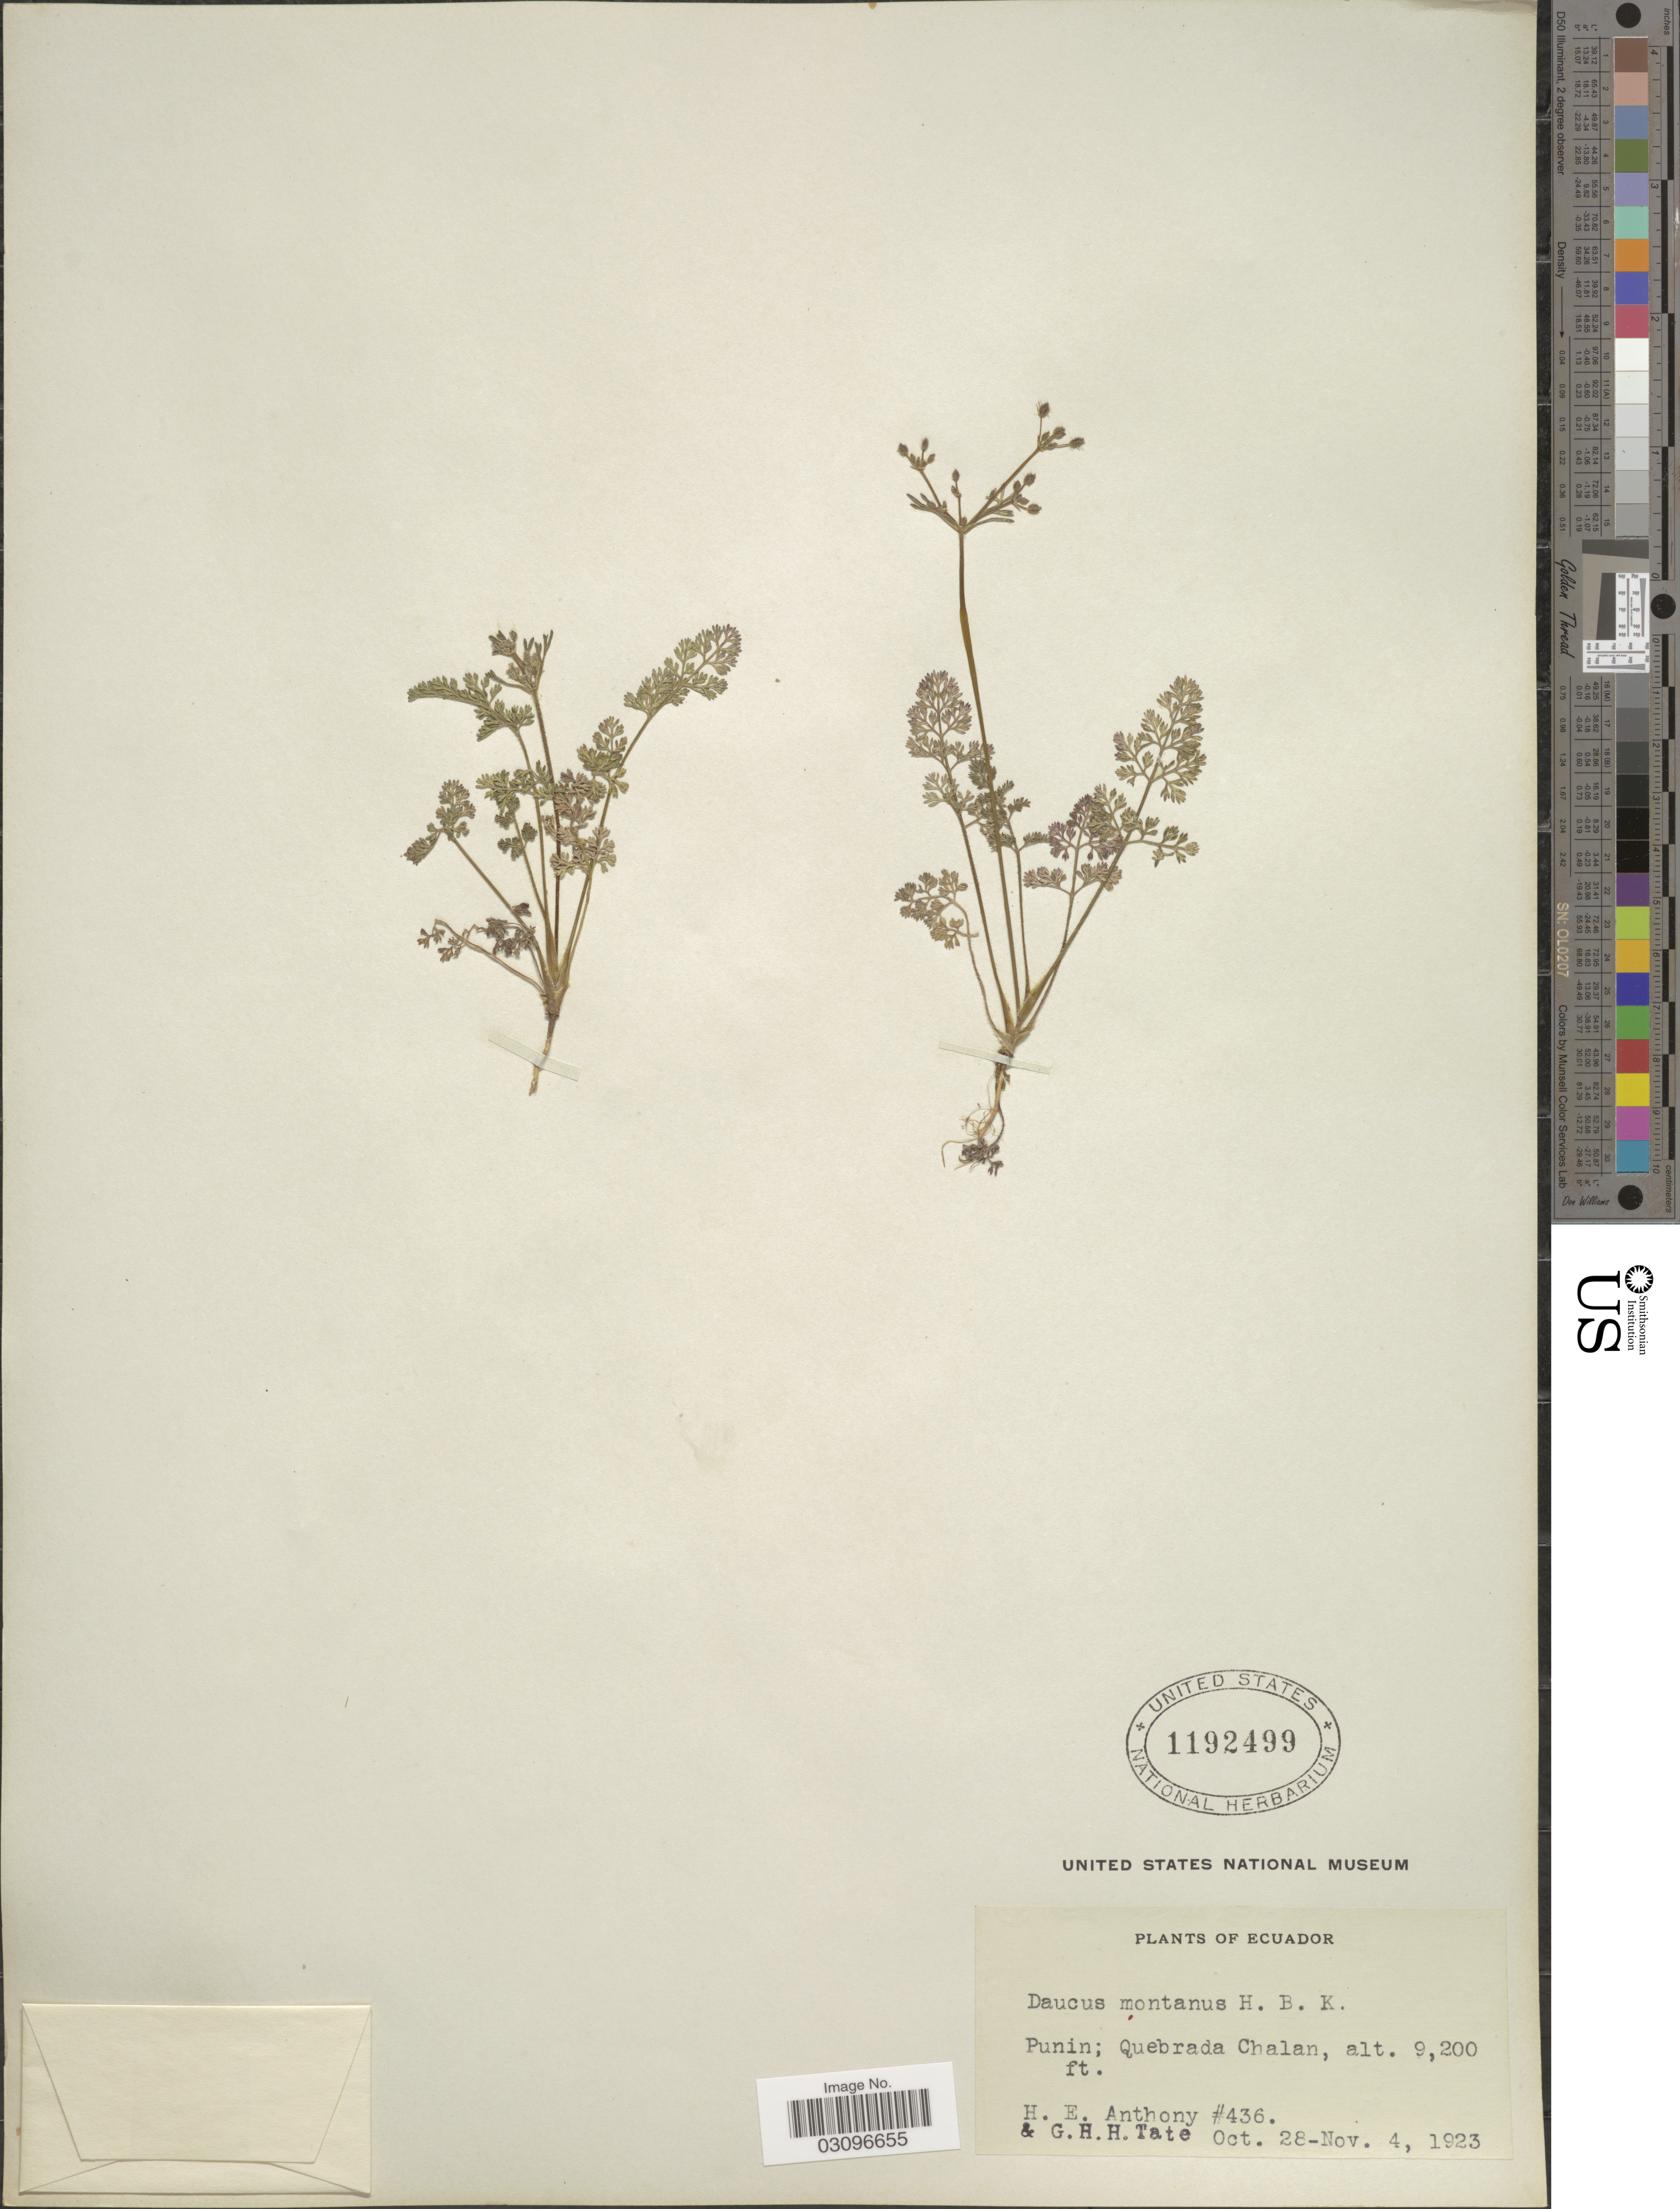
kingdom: Plantae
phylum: Tracheophyta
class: Magnoliopsida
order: Apiales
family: Apiaceae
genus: Daucus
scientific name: Daucus montanus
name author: Humb. & Bonpl. ex Spreng.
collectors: H. E. Anthony & G. Tate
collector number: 436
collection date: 1923-10-28/1923-11-04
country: Ecuador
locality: Punin; Quebrada Chalan.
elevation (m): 2804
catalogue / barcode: US 1192499